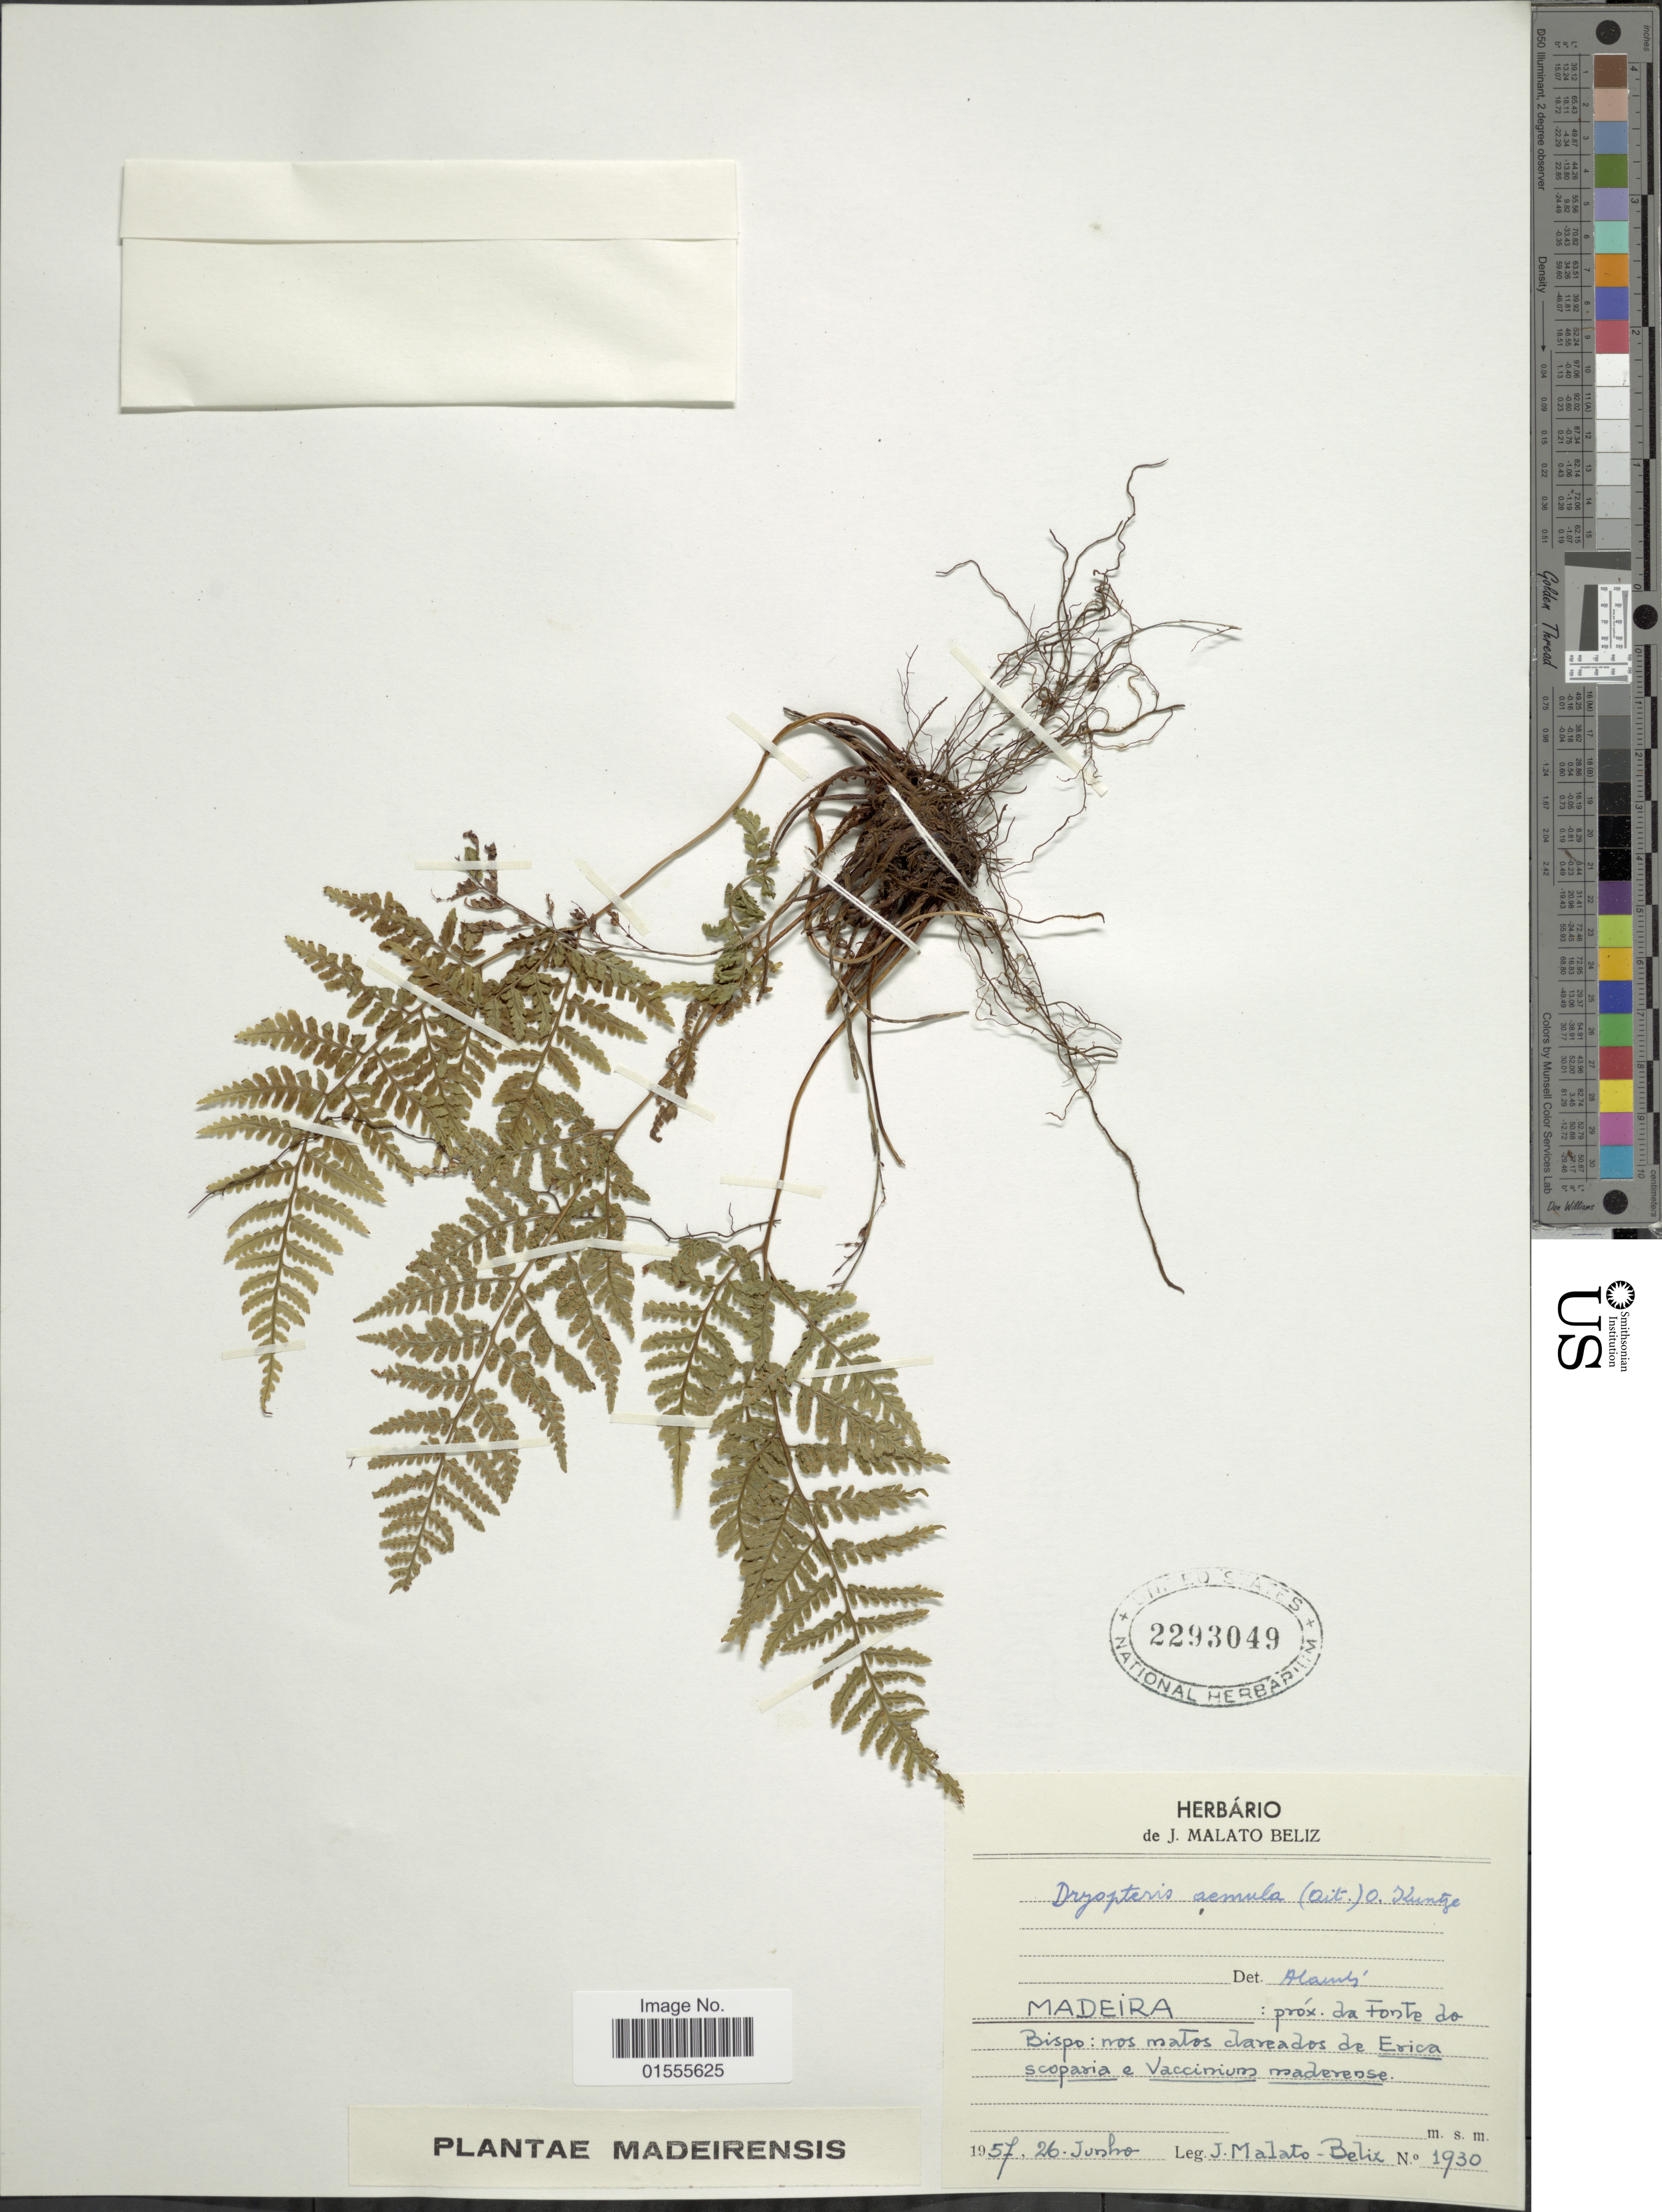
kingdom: Plantae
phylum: Tracheophyta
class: Polypodiopsida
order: Polypodiales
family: Dryopteridaceae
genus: Dryopteris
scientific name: Dryopteris aemula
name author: Kuntze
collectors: J. Malato-Beliz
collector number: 1930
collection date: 1957-06-26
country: Portugal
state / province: Madeira (Aut. Reg.)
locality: Próx da Fonte do Bispo: nos matos clareados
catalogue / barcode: US 2293049